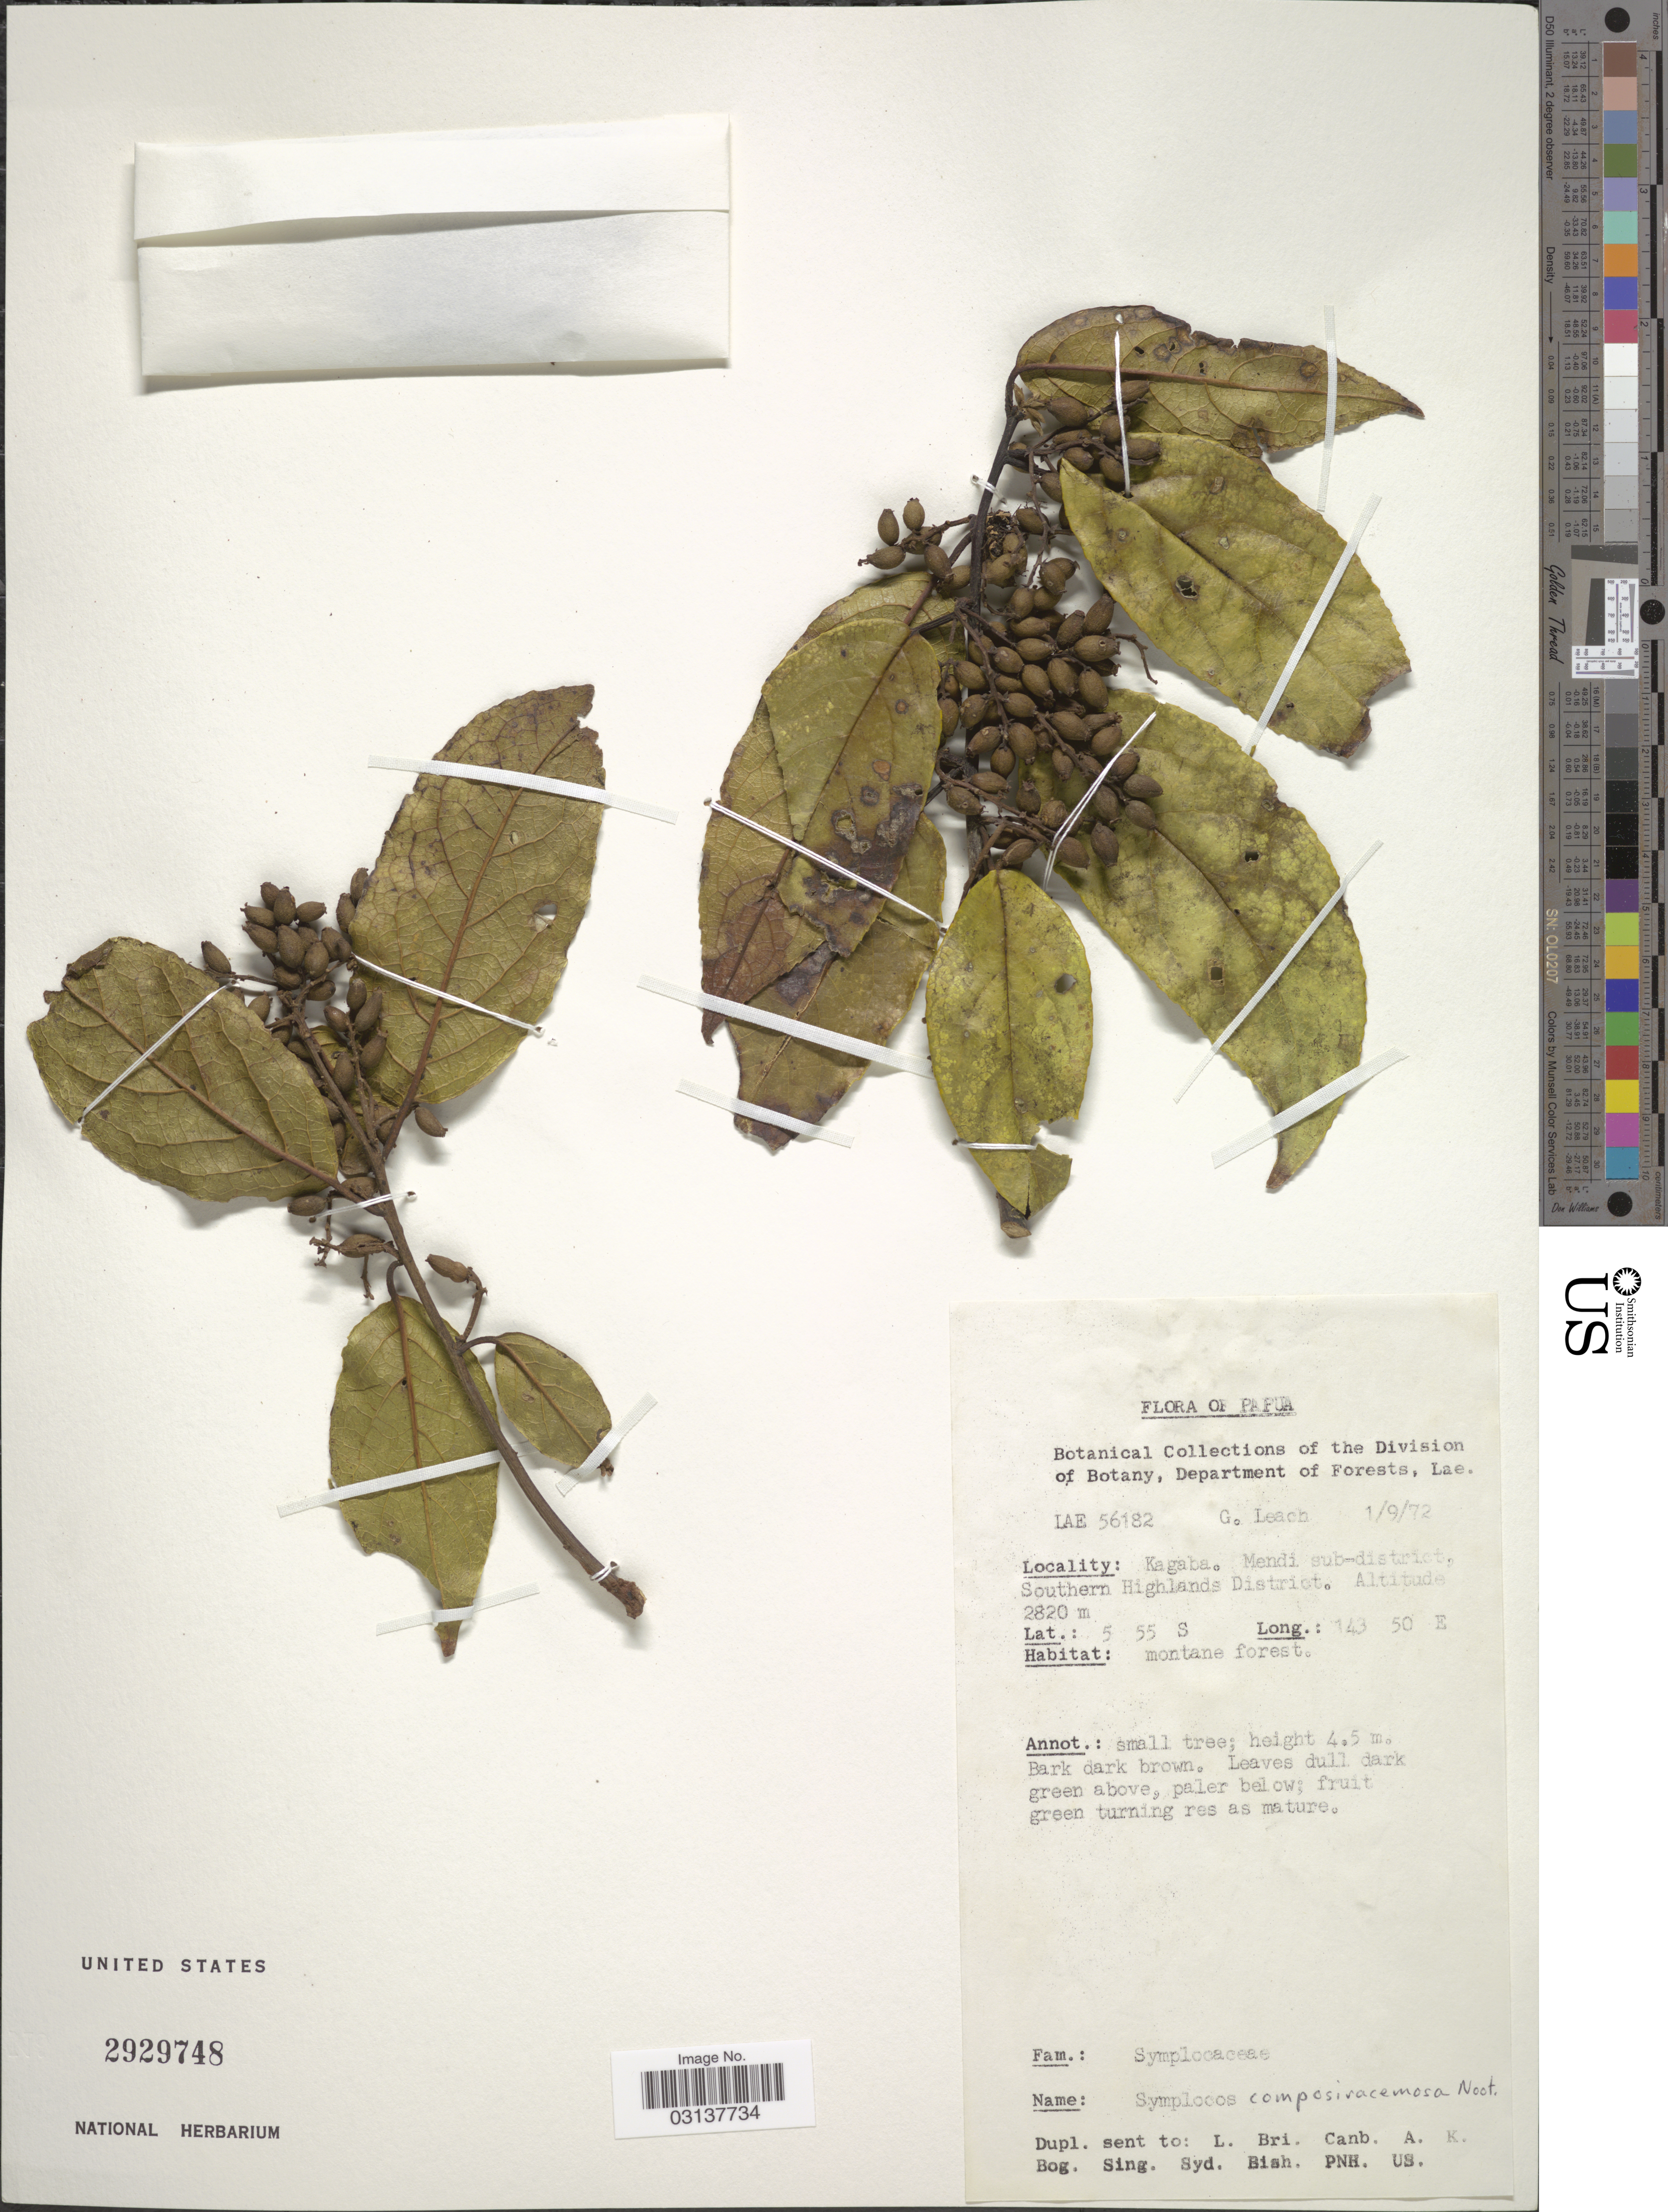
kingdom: Plantae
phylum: Tracheophyta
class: Magnoliopsida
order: Ericales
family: Symplocaceae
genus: Symplocos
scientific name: Symplocos composiracemosa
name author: Noot.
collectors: G. Leach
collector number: LAE 56182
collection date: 1972-09-01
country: Papua New Guinea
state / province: Southern Highlands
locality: Papua, Kagaba, Mendi sub-district, Southern Highlands District.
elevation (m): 2820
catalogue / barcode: US 2929748